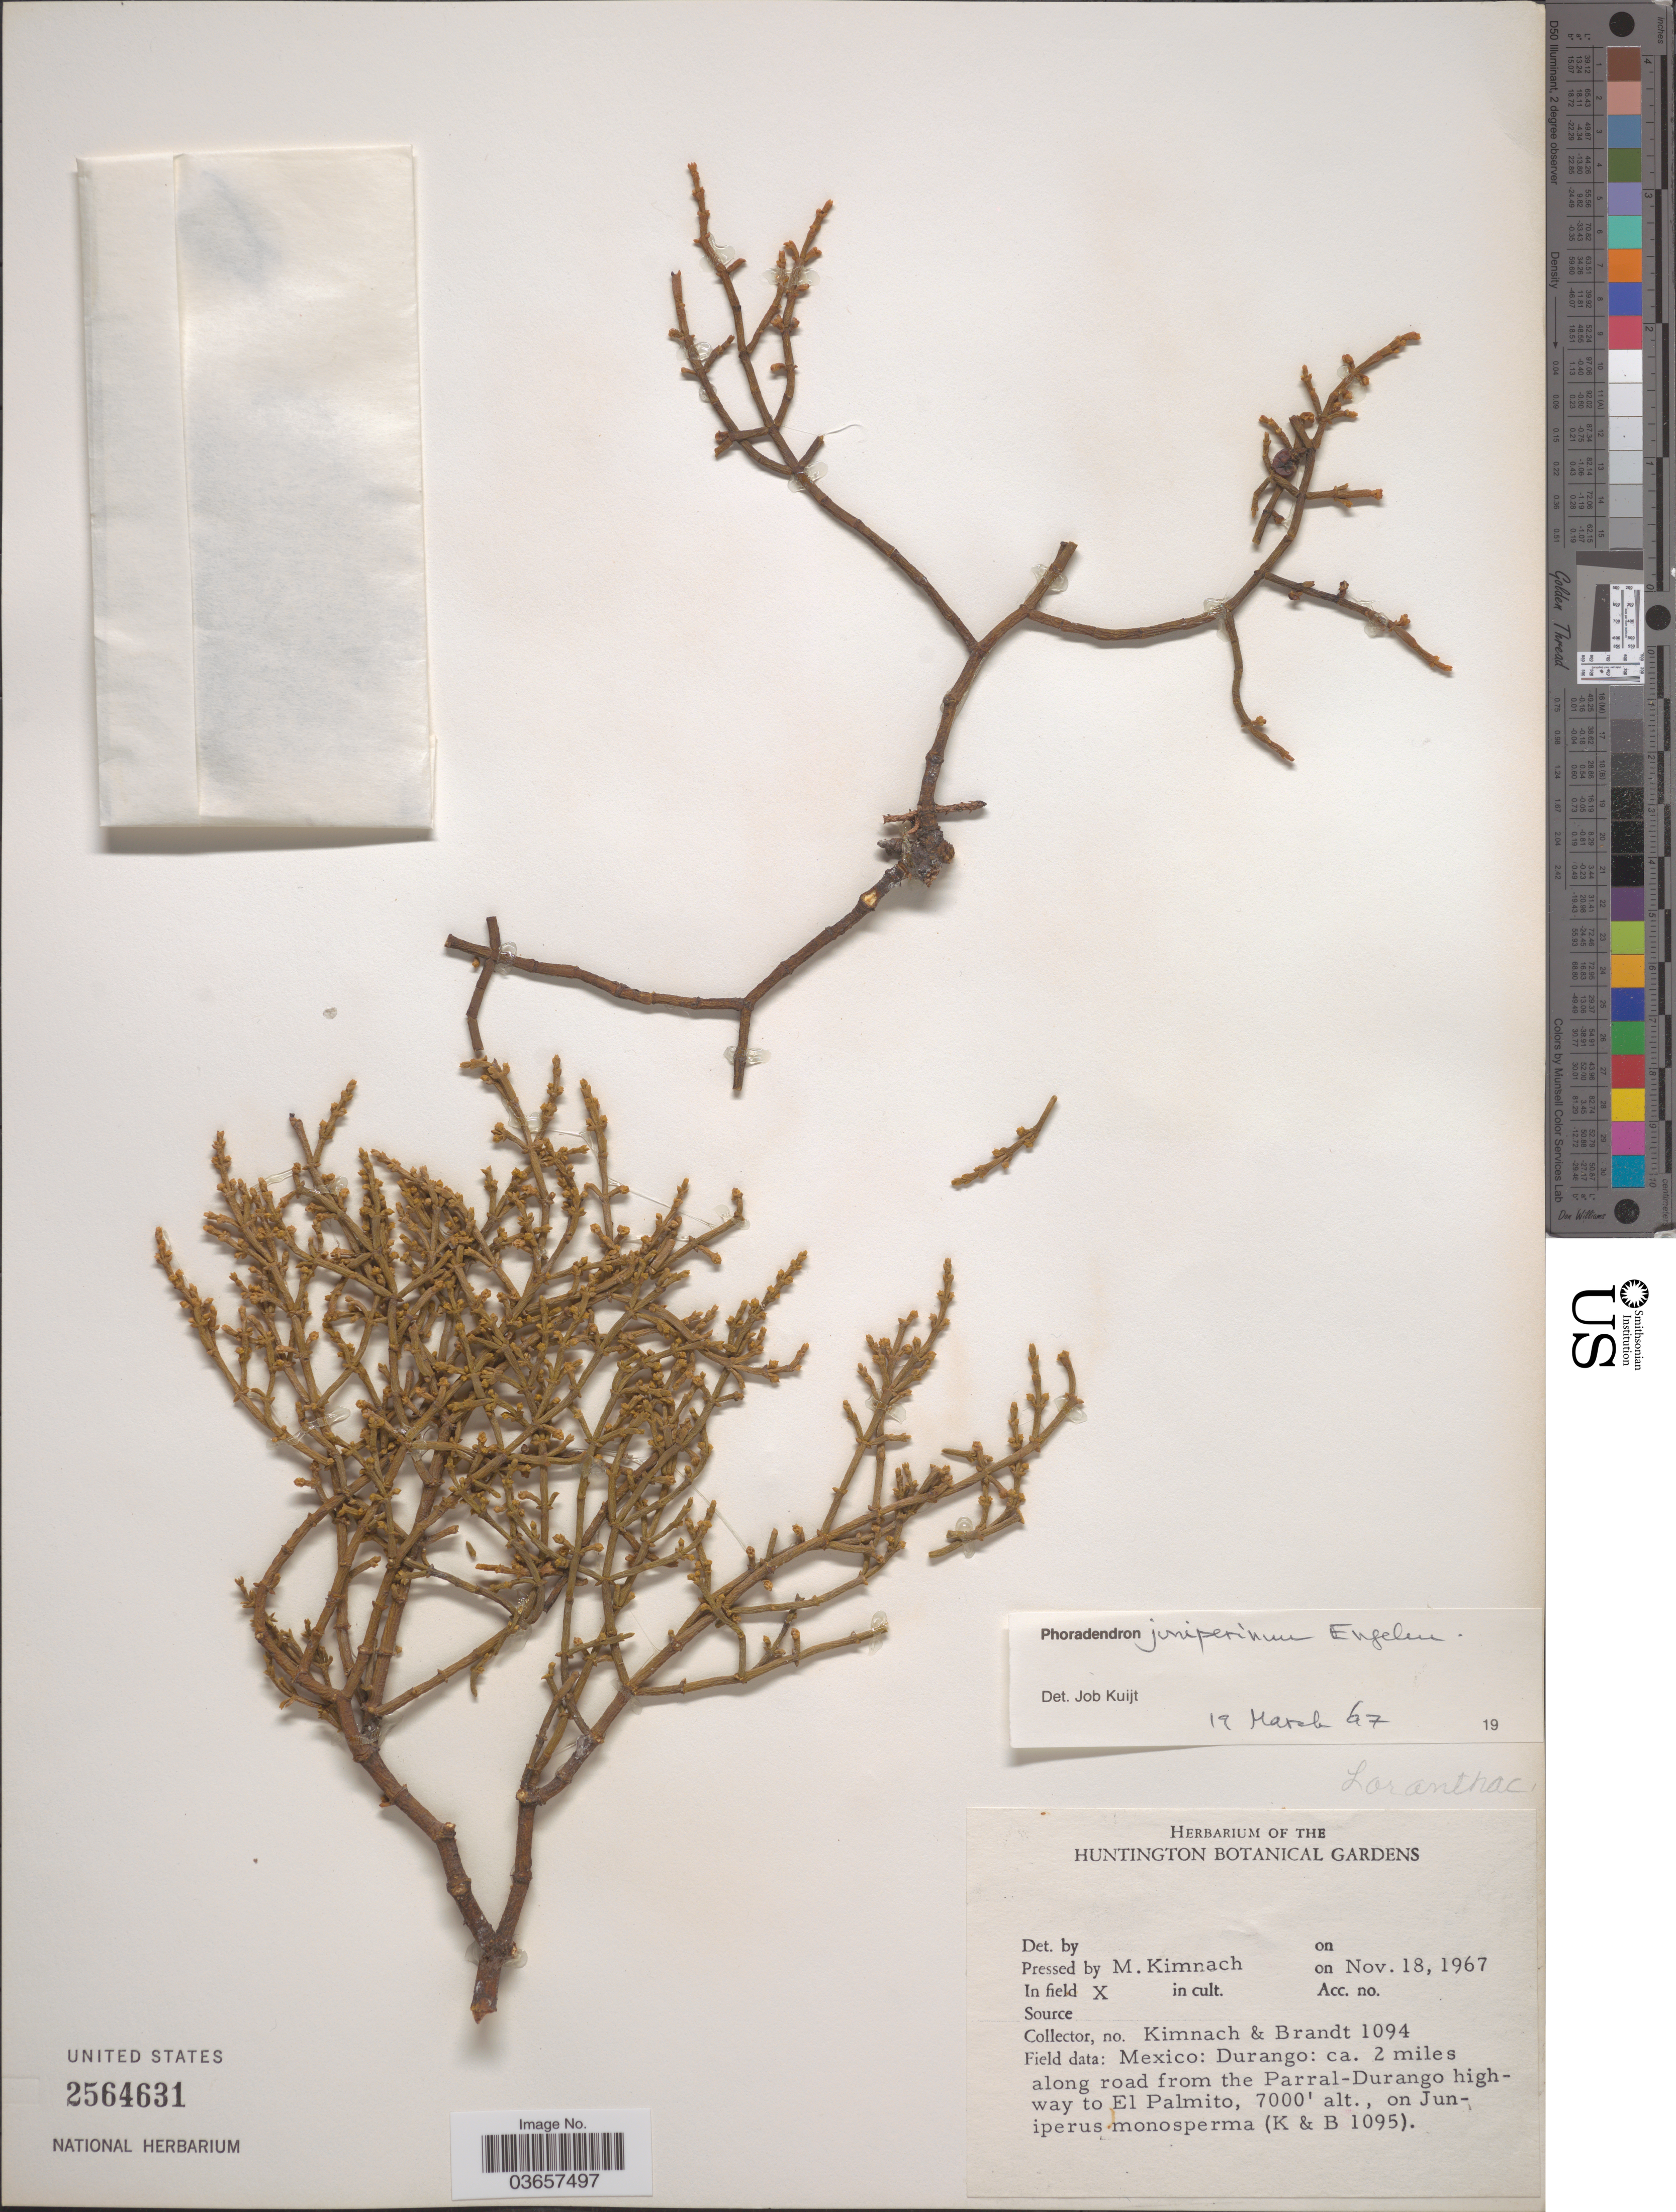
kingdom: Plantae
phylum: Tracheophyta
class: Magnoliopsida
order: Santalales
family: Viscaceae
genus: Phoradendron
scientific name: Phoradendron juniperinum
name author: Engelm. ex A. Gray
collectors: M. W. Kimnach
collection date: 1967-11-18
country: United States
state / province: California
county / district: Los Angeles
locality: Huntington Botanical Gardens.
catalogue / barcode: US 2564631